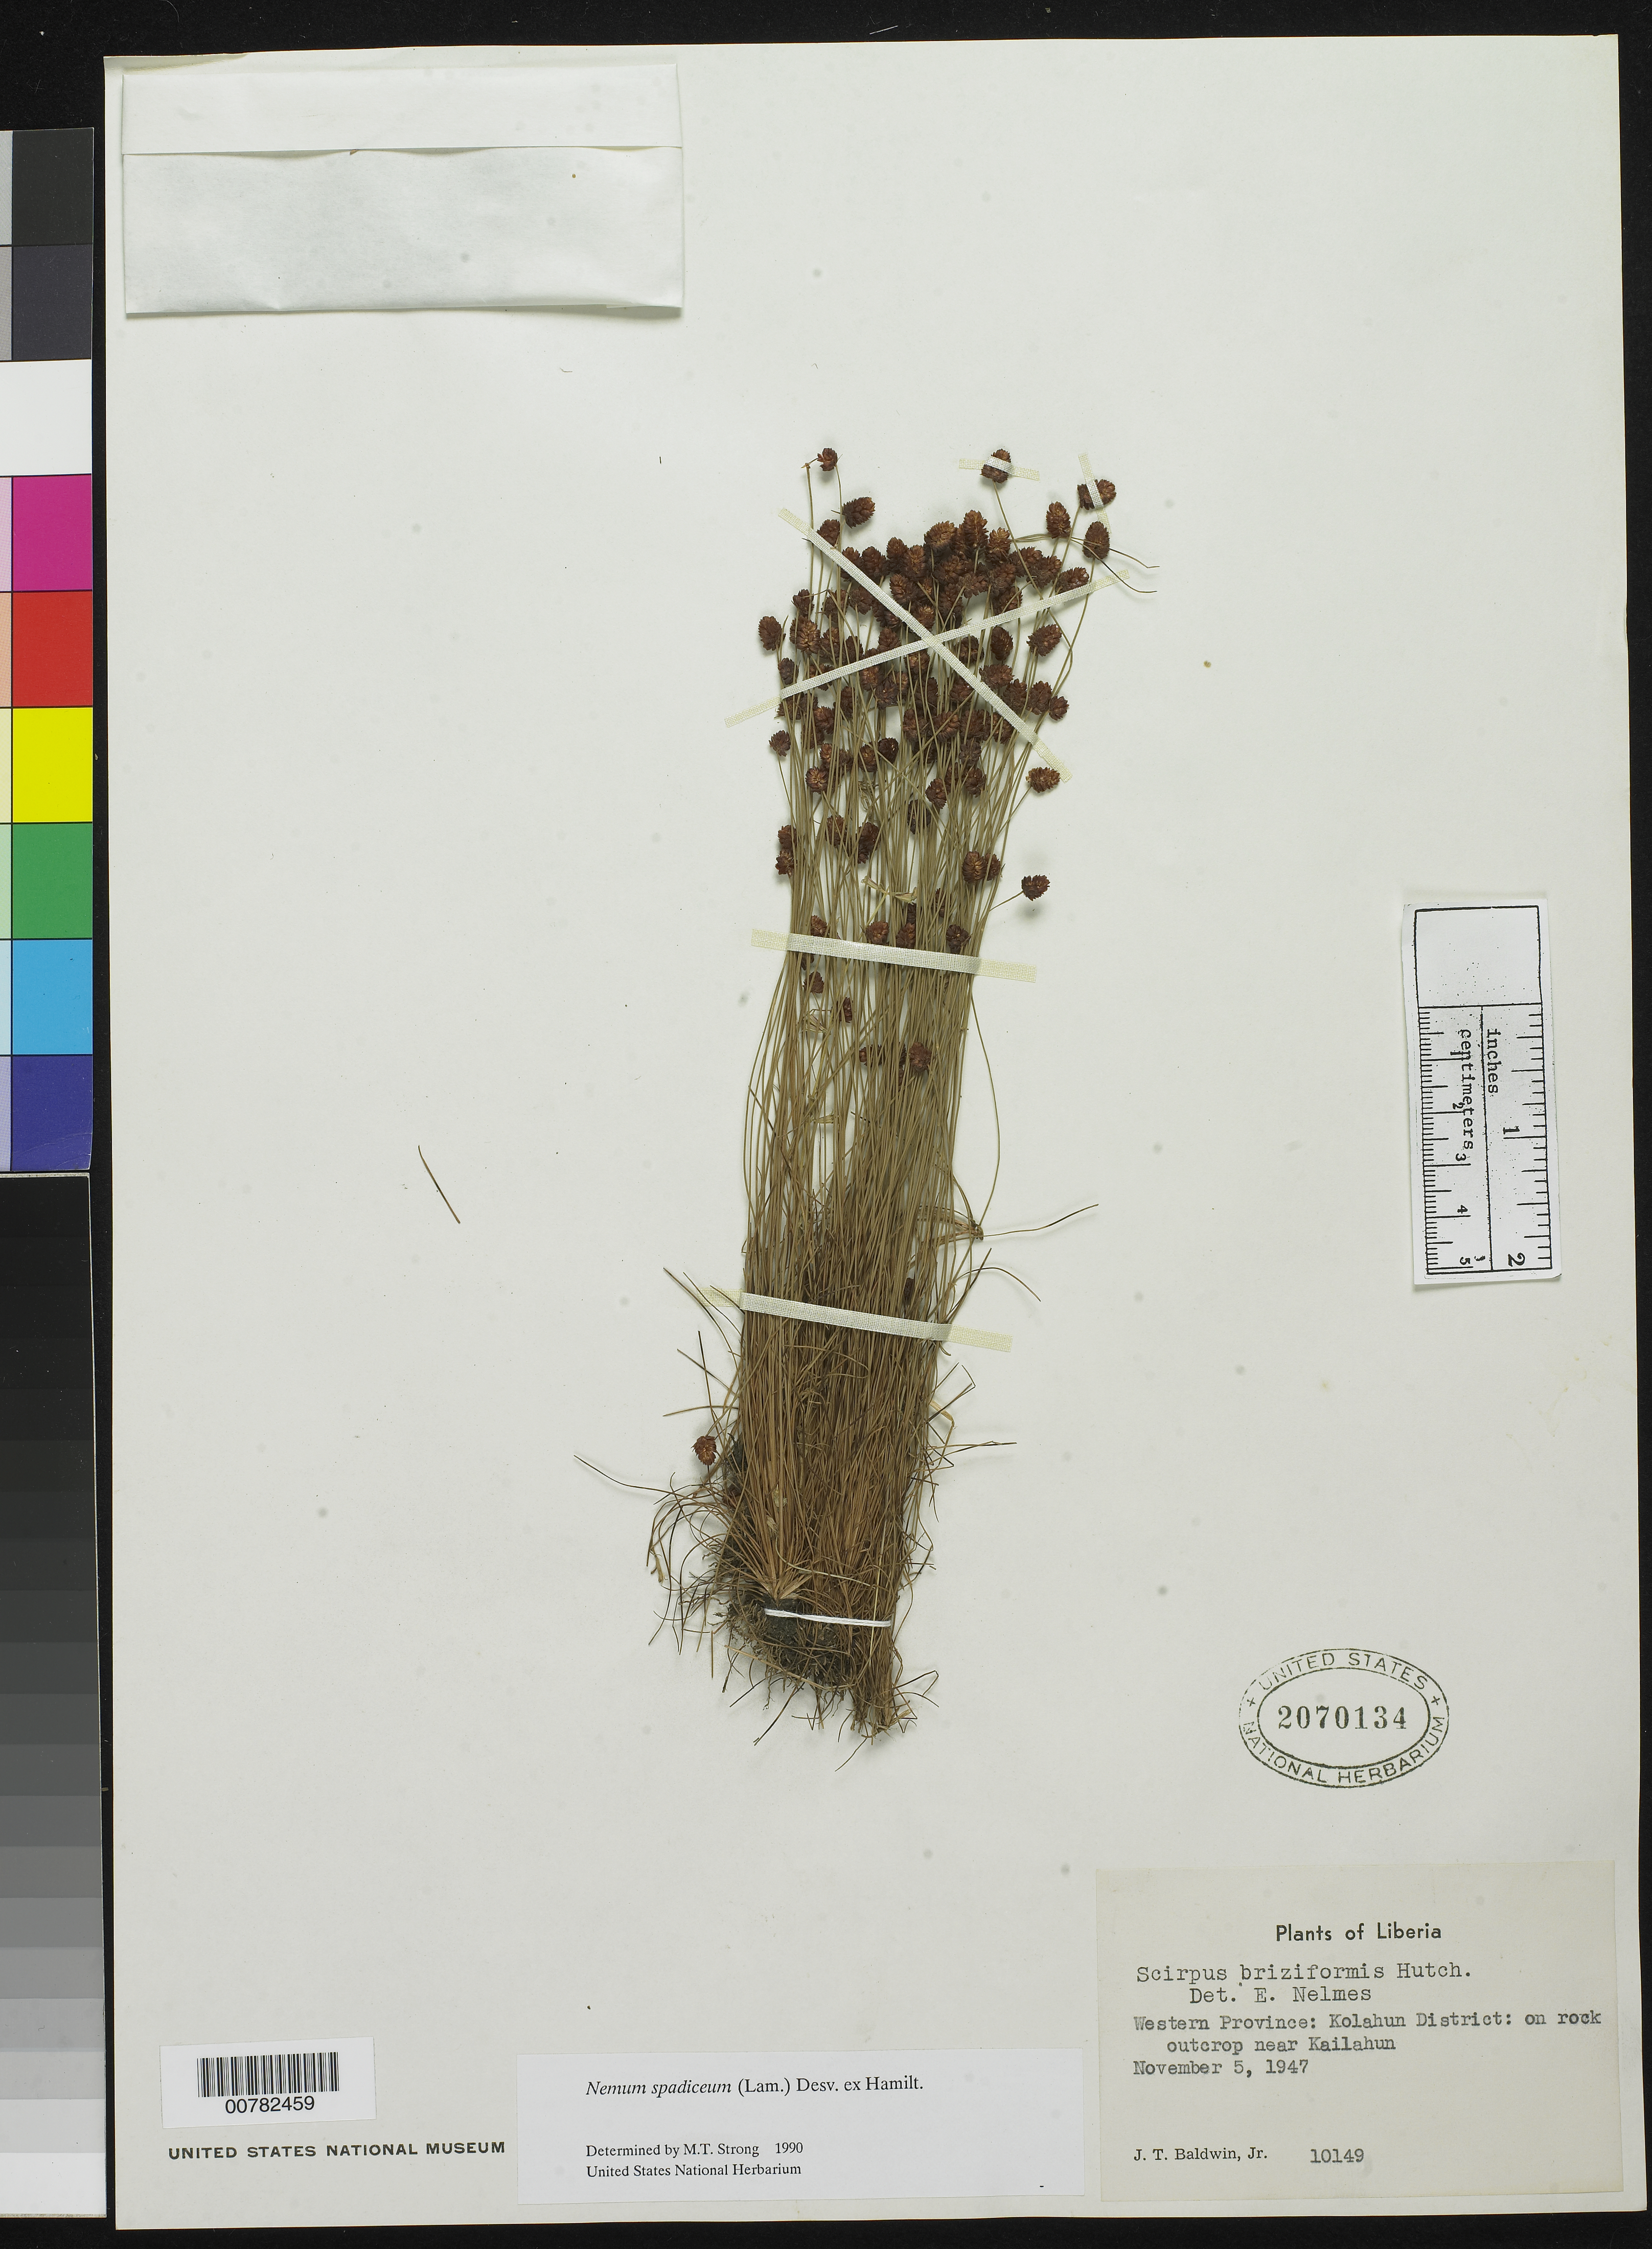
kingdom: Plantae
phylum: Tracheophyta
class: Liliopsida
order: Poales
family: Cyperaceae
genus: Bulbostylis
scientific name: Bulbostylis briziformis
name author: (Hutch.) Larridon & Roalson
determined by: Strong, Mark T., (BOT), Smithsonian Institution - National Museum of Natural History (UNITED STATES)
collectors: J. T. Baldwin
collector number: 10149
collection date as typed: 5 Nov 1947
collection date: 1947-11-05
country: Liberia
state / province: Lofa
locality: Western Province: Kolahun District, near Kailahun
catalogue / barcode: US 2070134